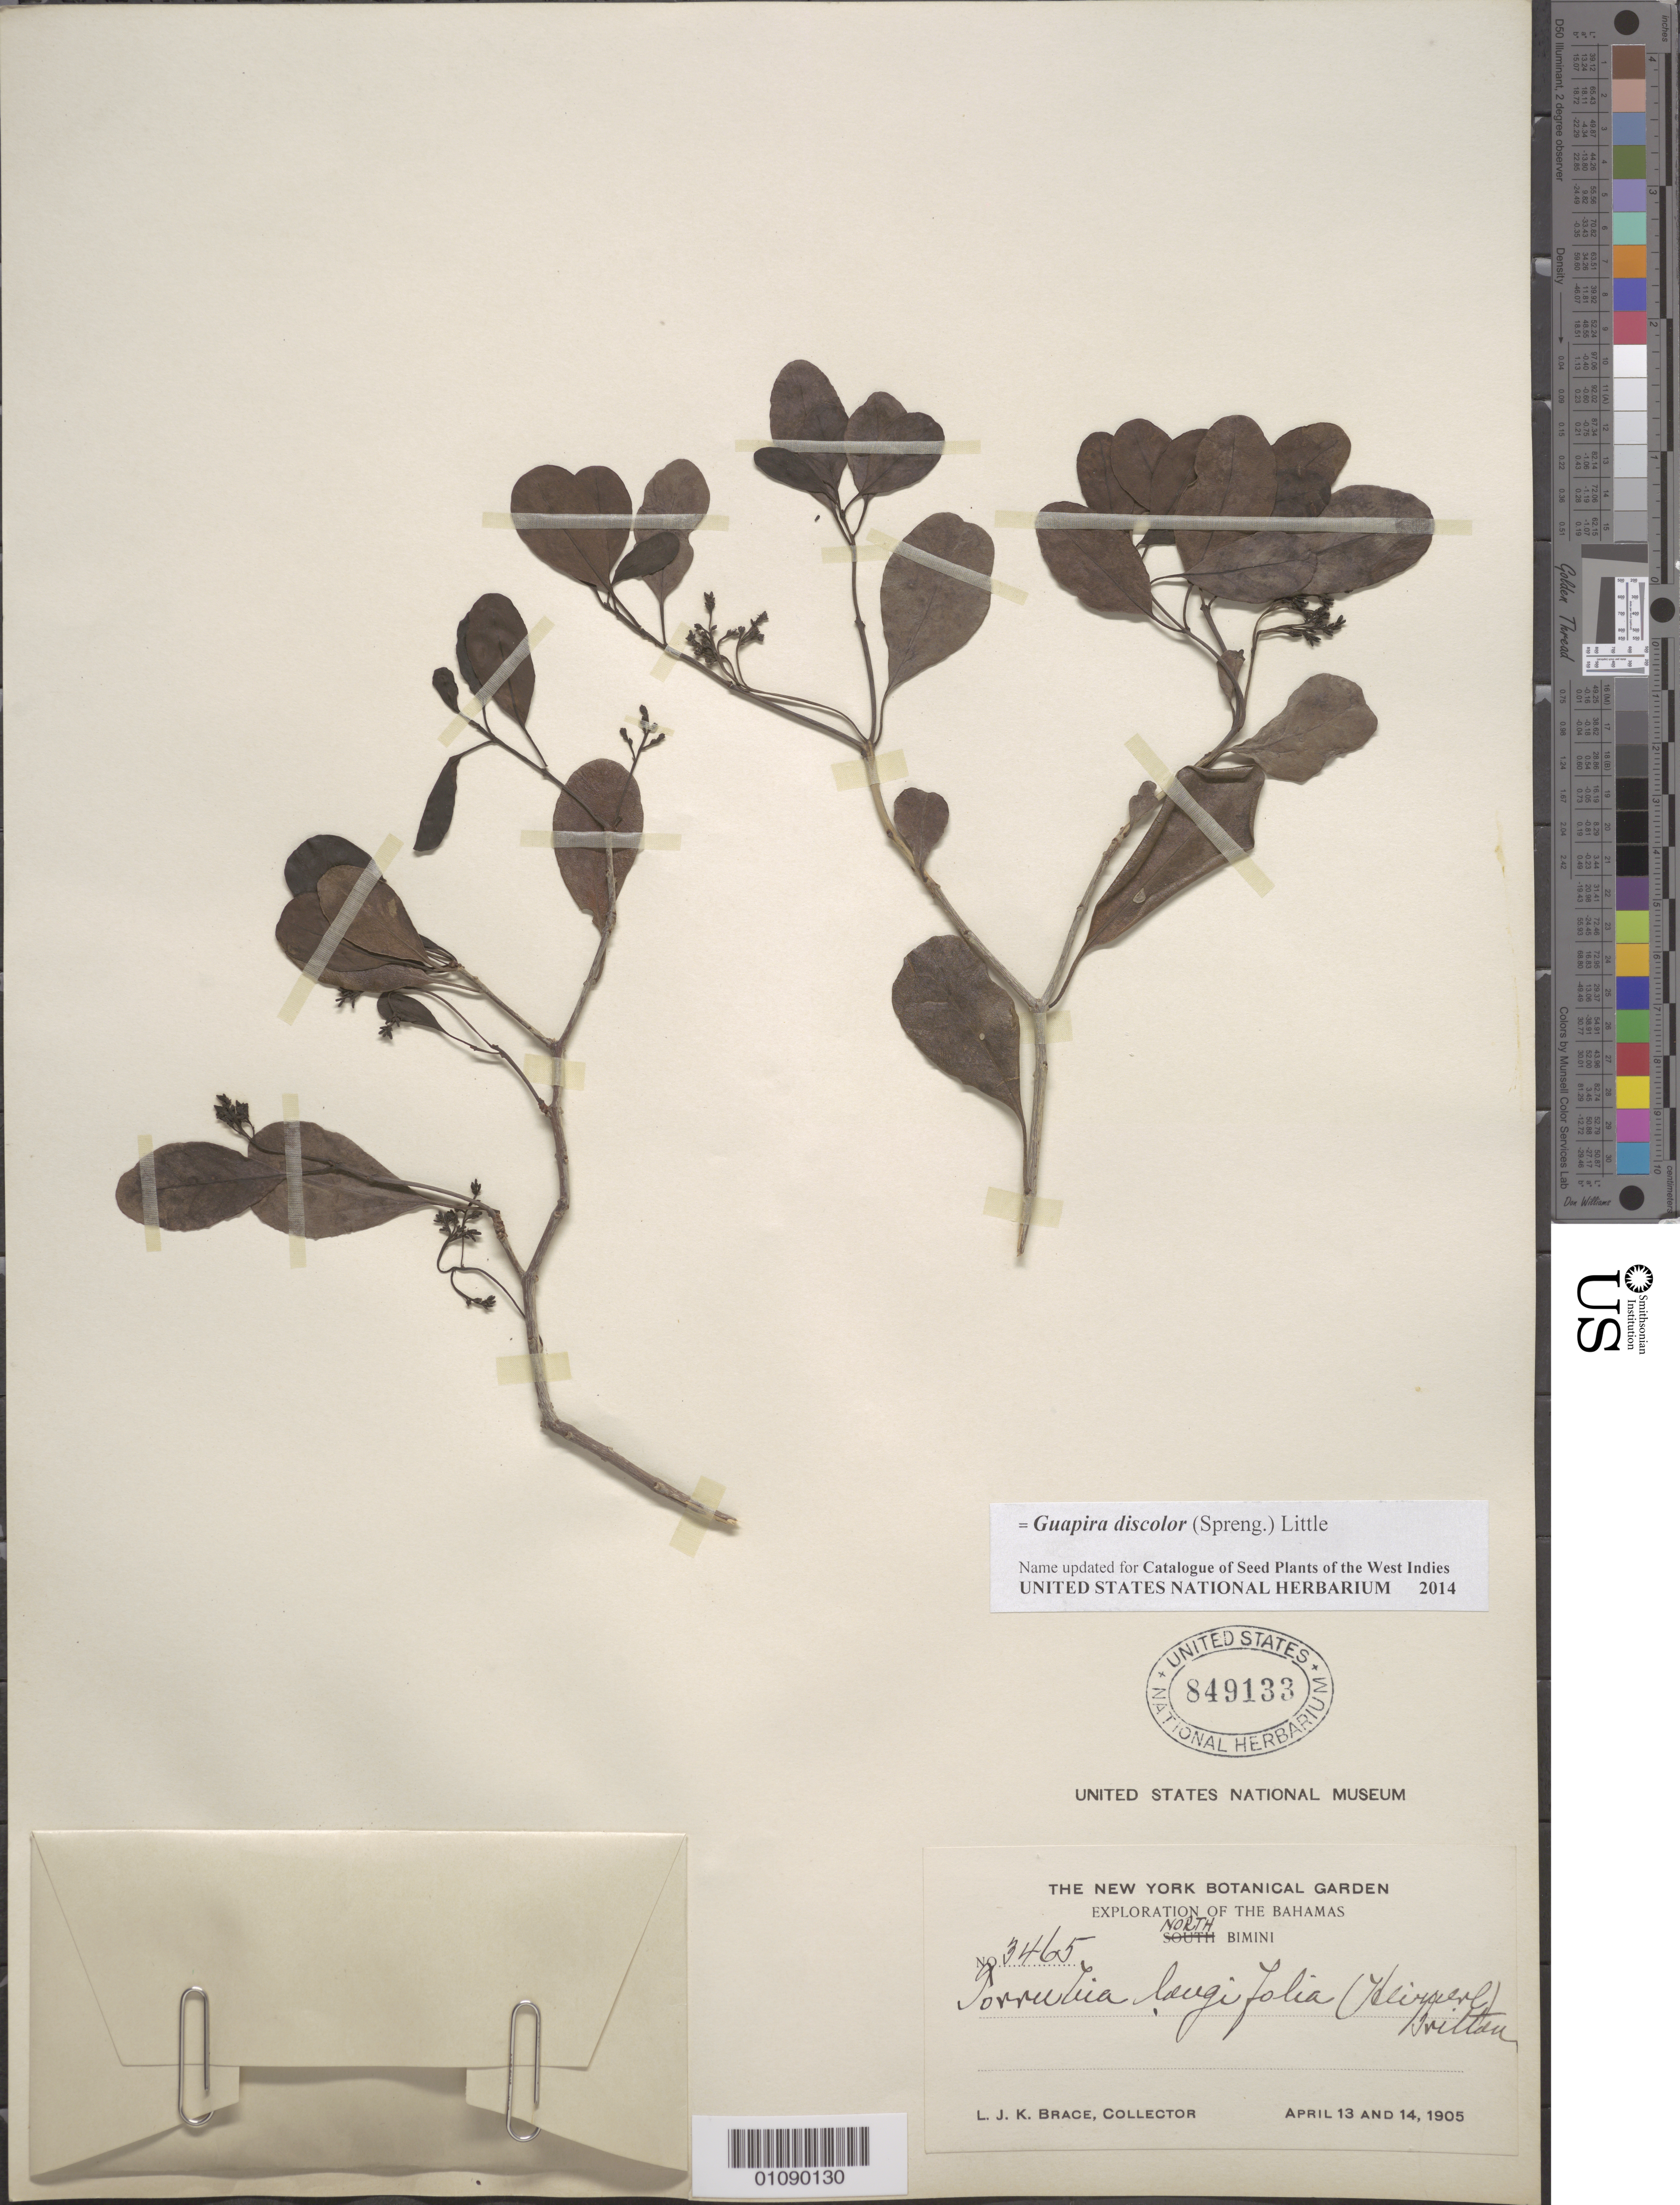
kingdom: Plantae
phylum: Tracheophyta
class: Magnoliopsida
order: Caryophyllales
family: Nyctaginaceae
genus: Guapira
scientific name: Guapira discolor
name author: (Spreng.) Little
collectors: L. J. K. Brace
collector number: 3465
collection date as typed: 13 Apr 1905 to 14 Apr 1905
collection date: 1905-04-13/1905-04-14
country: Bahamas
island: North Bimini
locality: North Bimini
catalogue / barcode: US 849133